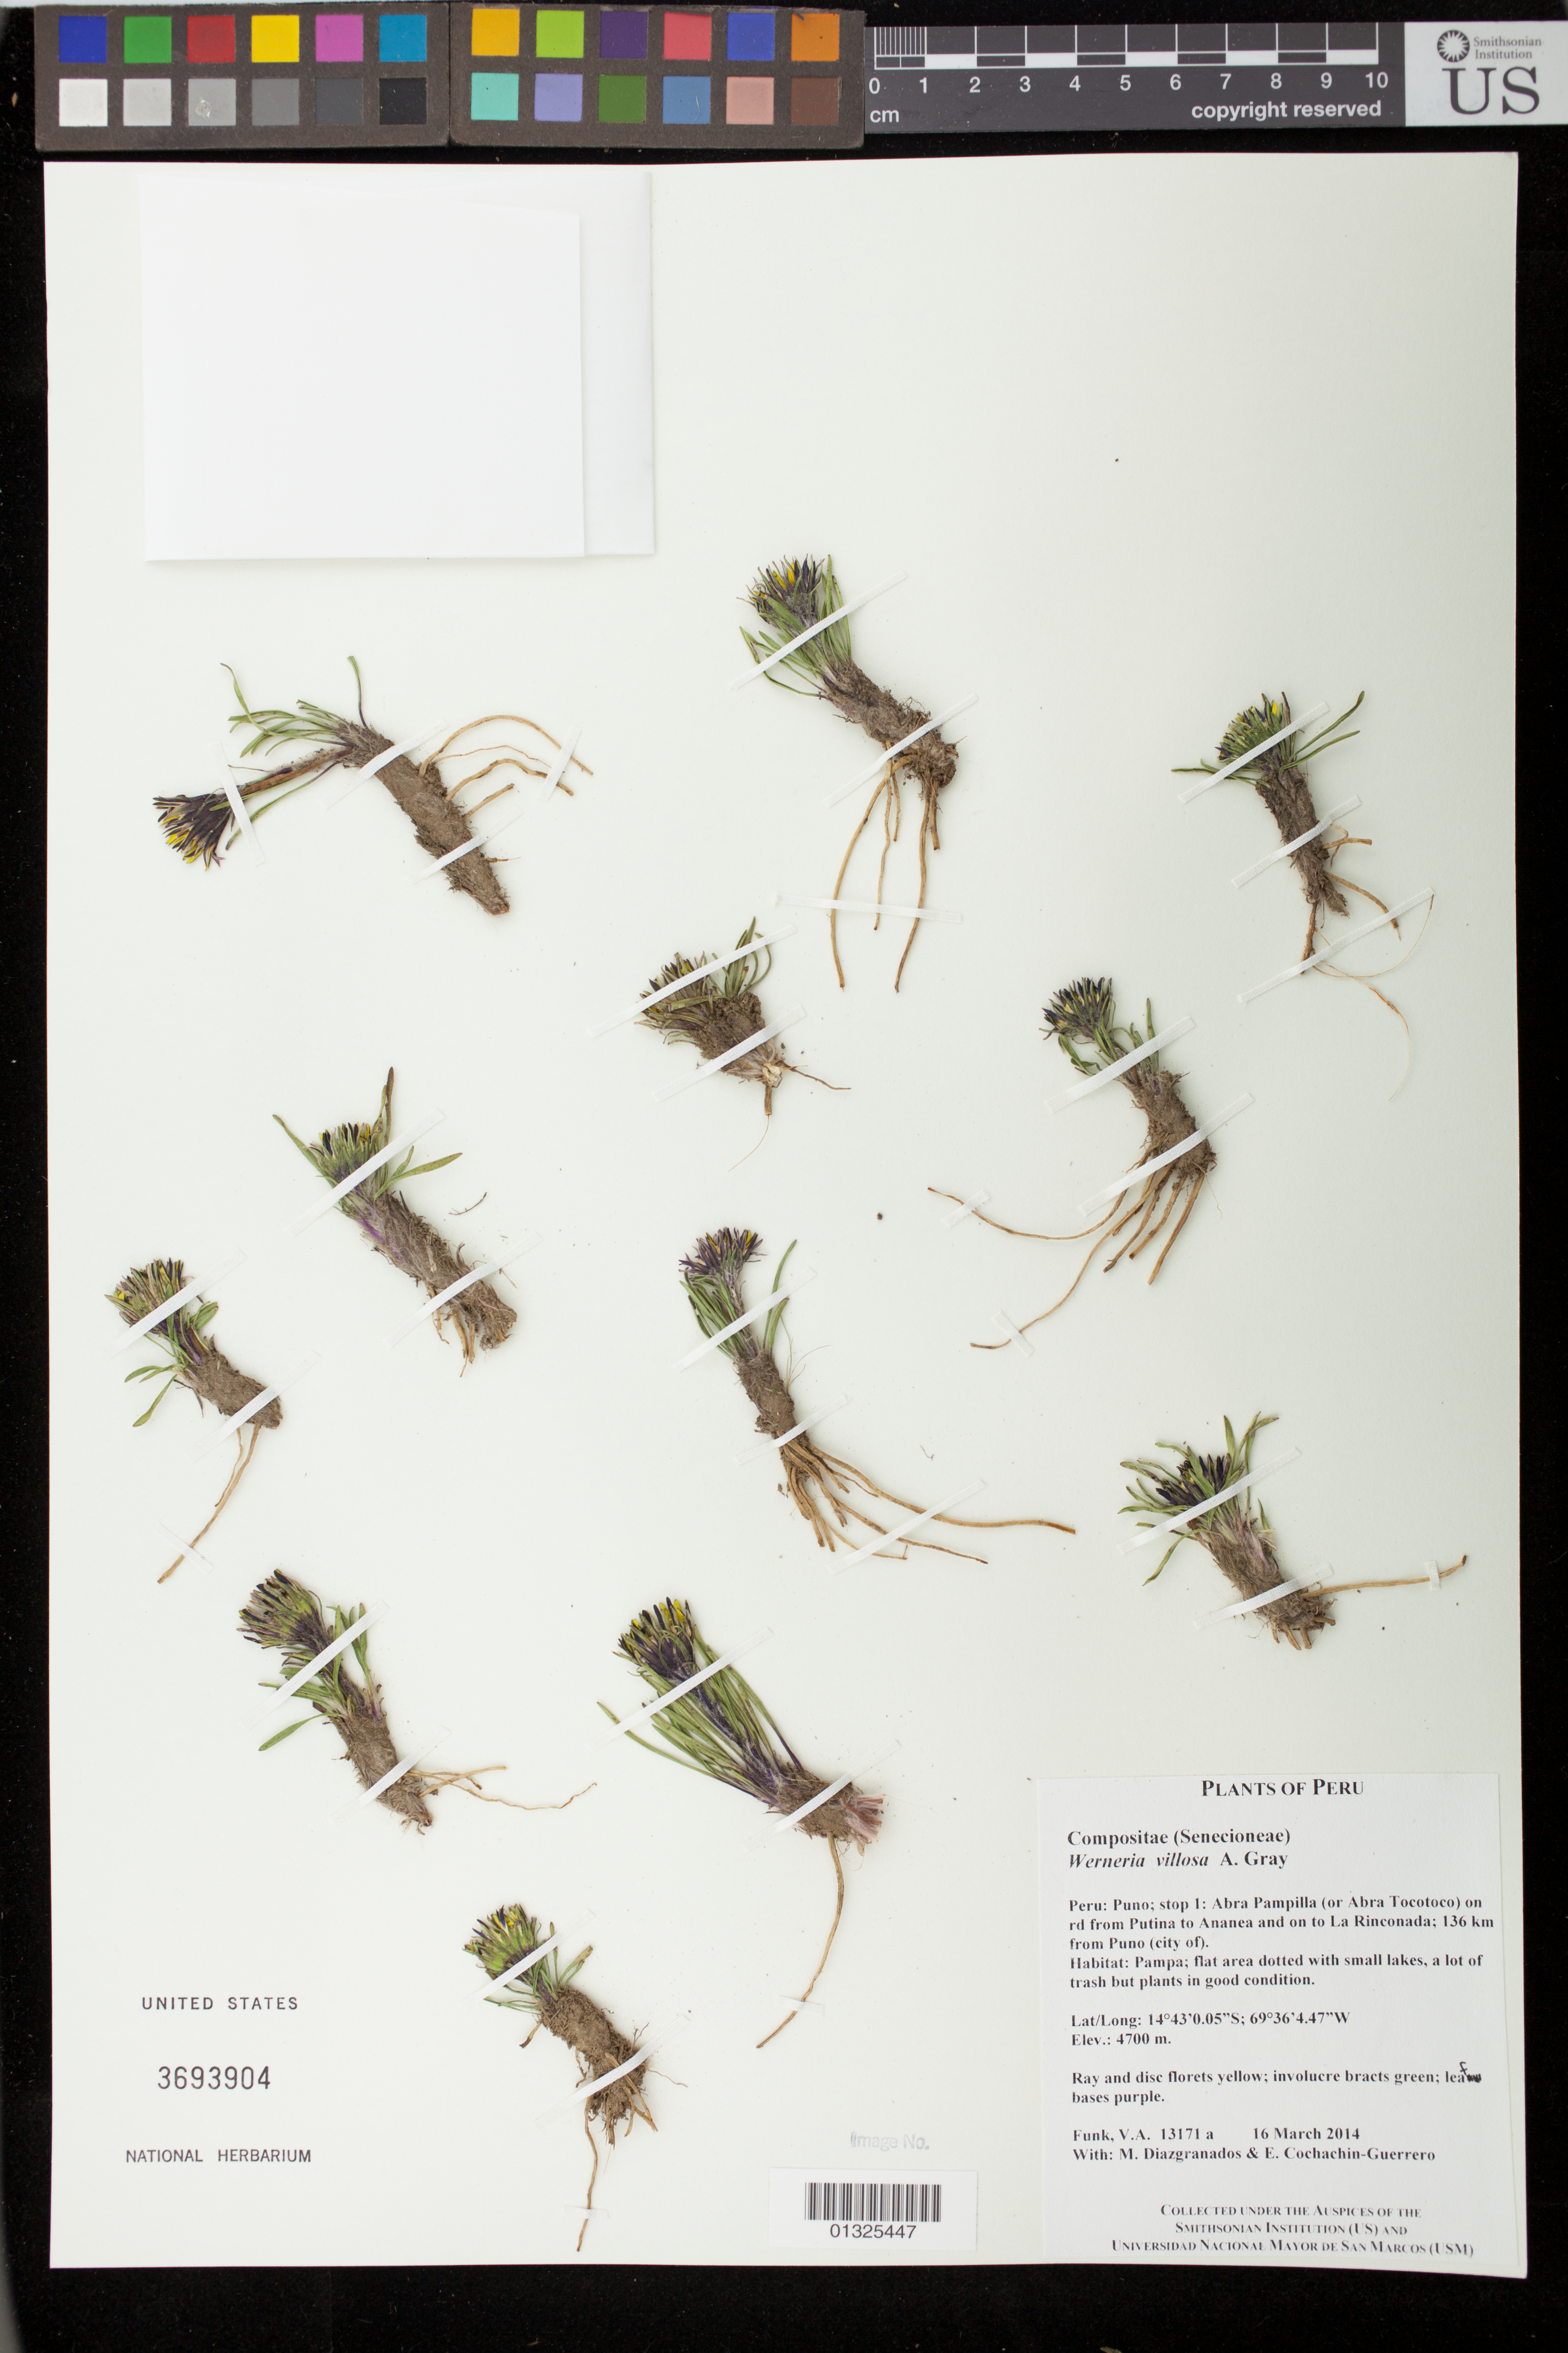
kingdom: Plantae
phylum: Tracheophyta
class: Magnoliopsida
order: Asterales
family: Asteraceae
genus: Werneria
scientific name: Werneria villosa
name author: A. Gray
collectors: M. Diazgranados C. & E. Cochachin Guerrero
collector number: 13171 A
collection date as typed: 16 March 2014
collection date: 2014-03-16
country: Peru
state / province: Puno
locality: Abra Pampilla (or Abra Tocotoco) on Rd to Putina to Ananea and on to La Rinconada; 136 km from the city of Puno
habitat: Pampa; flat area dotted with small lakes, a lot of trash but plants in good condition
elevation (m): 4700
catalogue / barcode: US 3693904